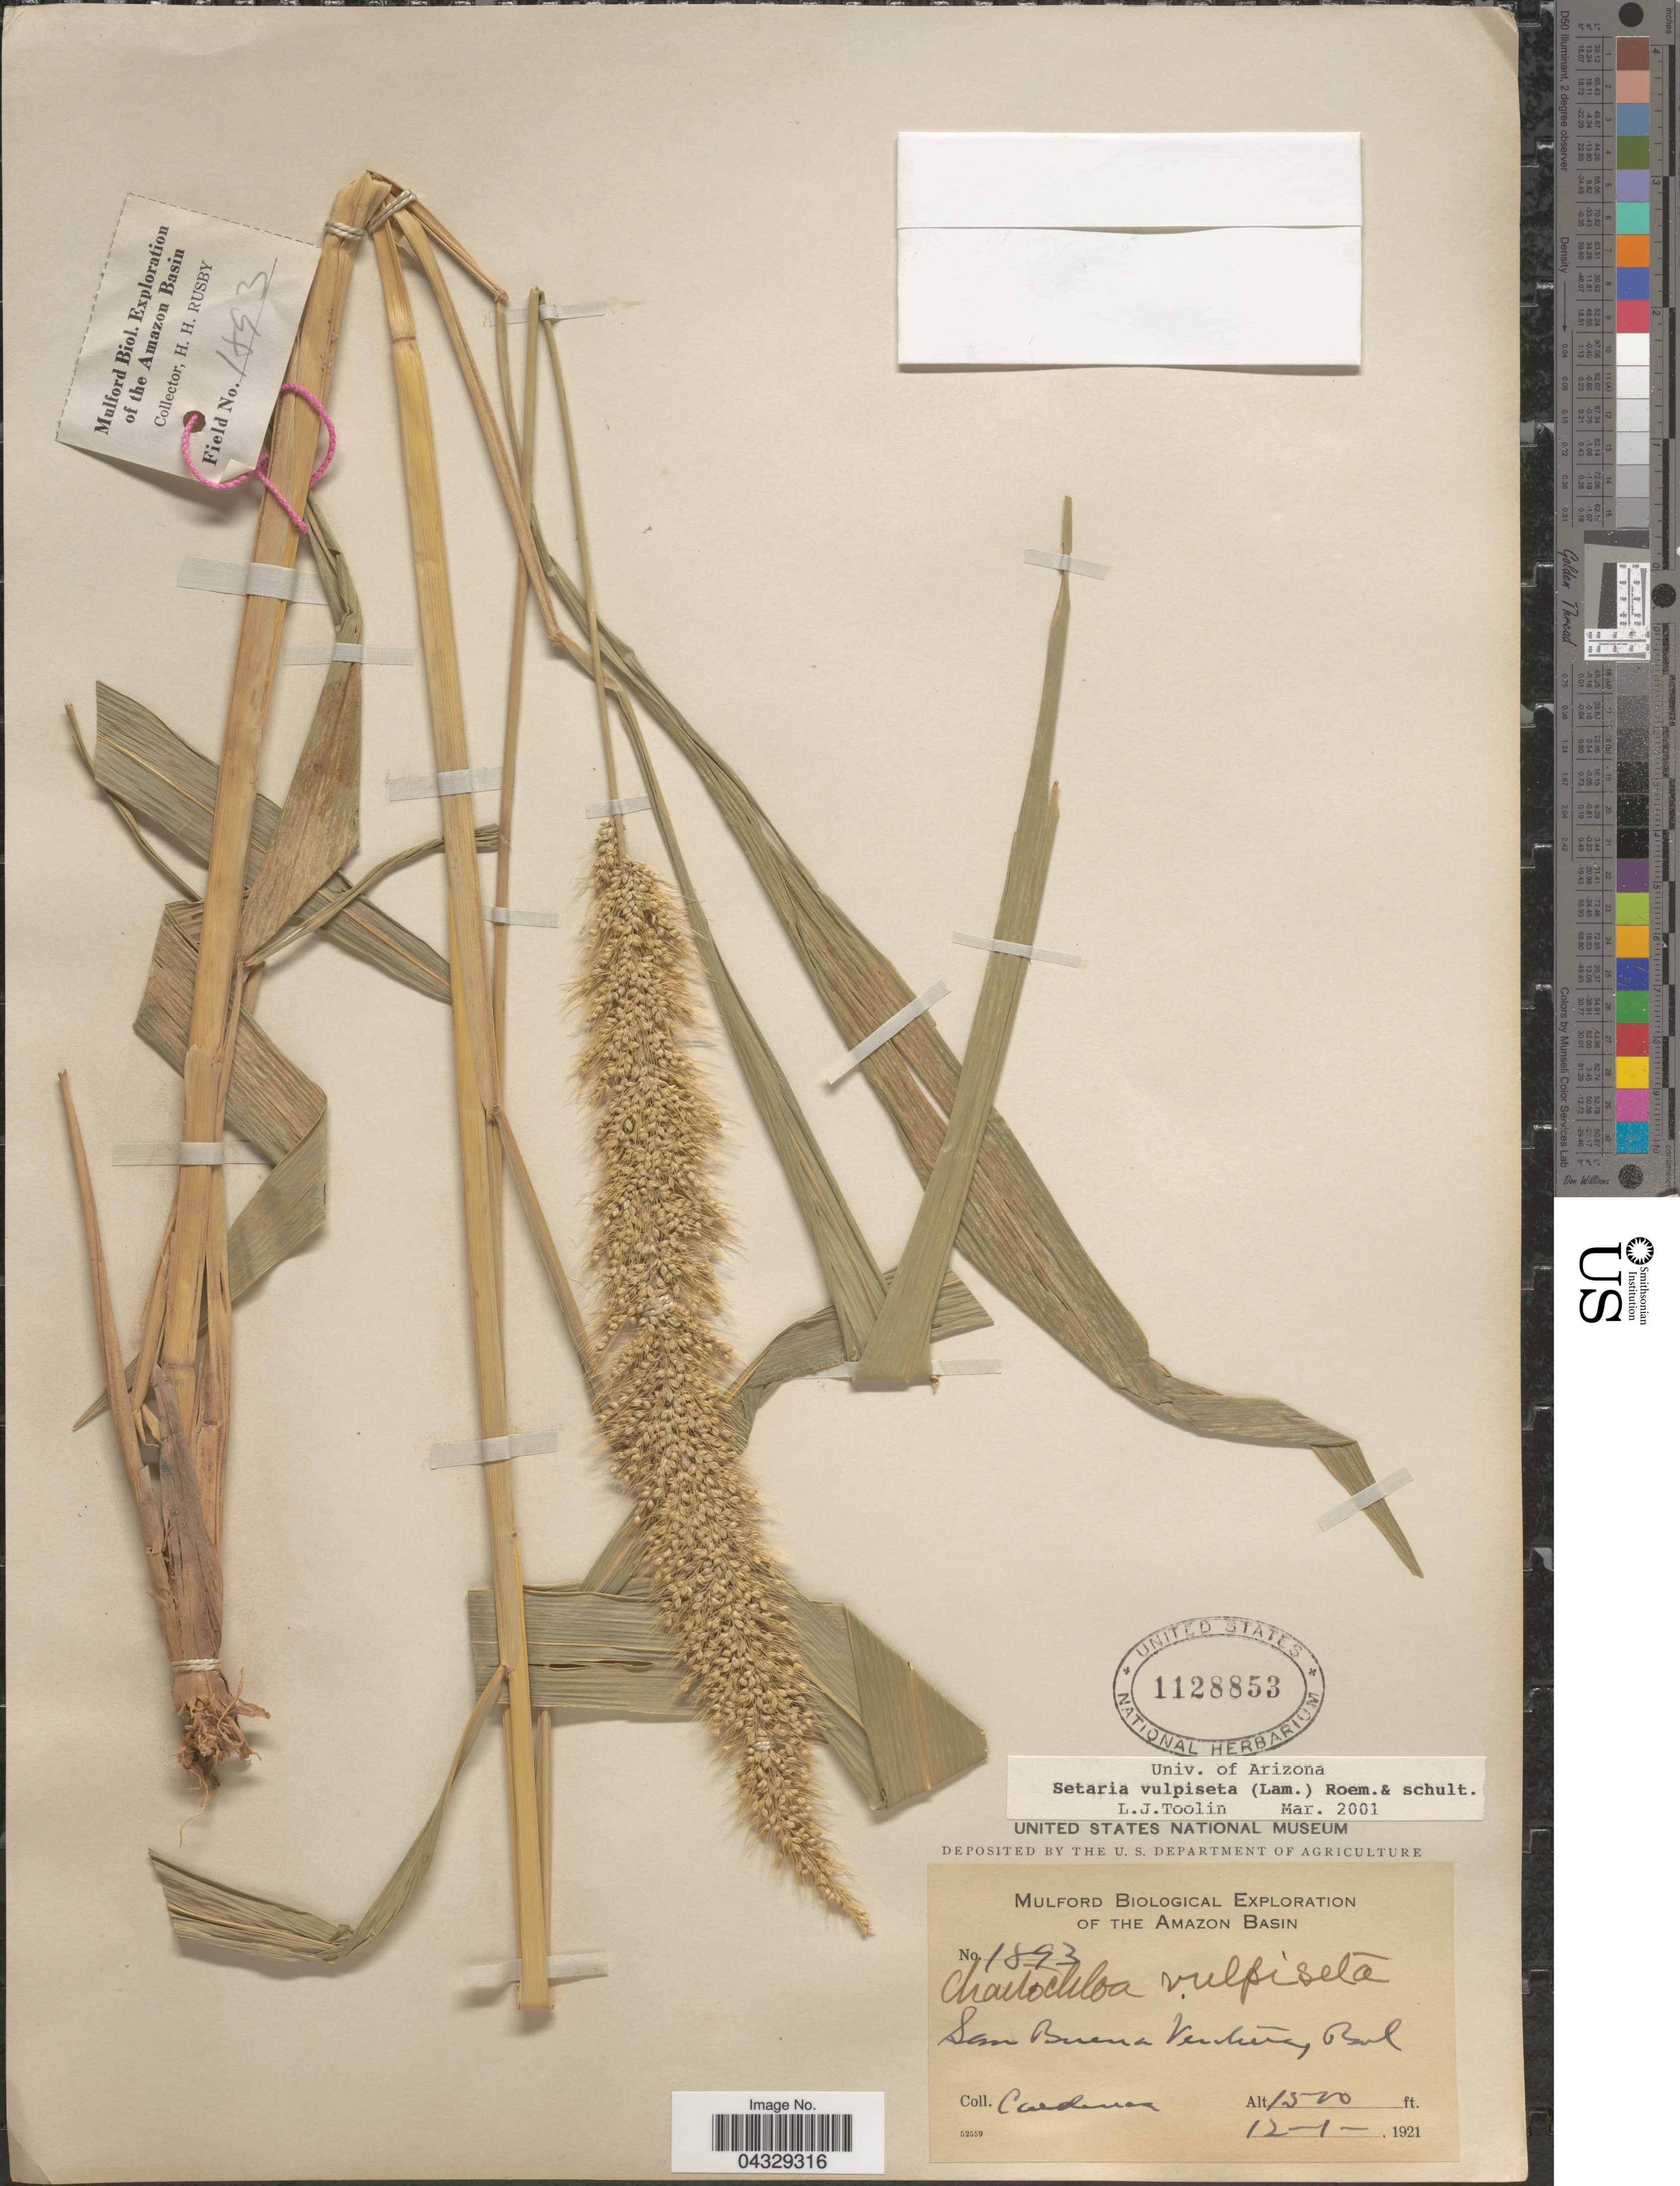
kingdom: Plantae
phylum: Tracheophyta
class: Liliopsida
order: Poales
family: Poaceae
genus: Setaria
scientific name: Setaria vulpiseta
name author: (Lam.) Roem. & Schult.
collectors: M. Cárdenas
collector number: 1893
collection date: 1921-12-01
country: Bolivia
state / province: La Paz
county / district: Iturralde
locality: San Buena Ventura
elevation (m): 457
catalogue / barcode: US 1128853